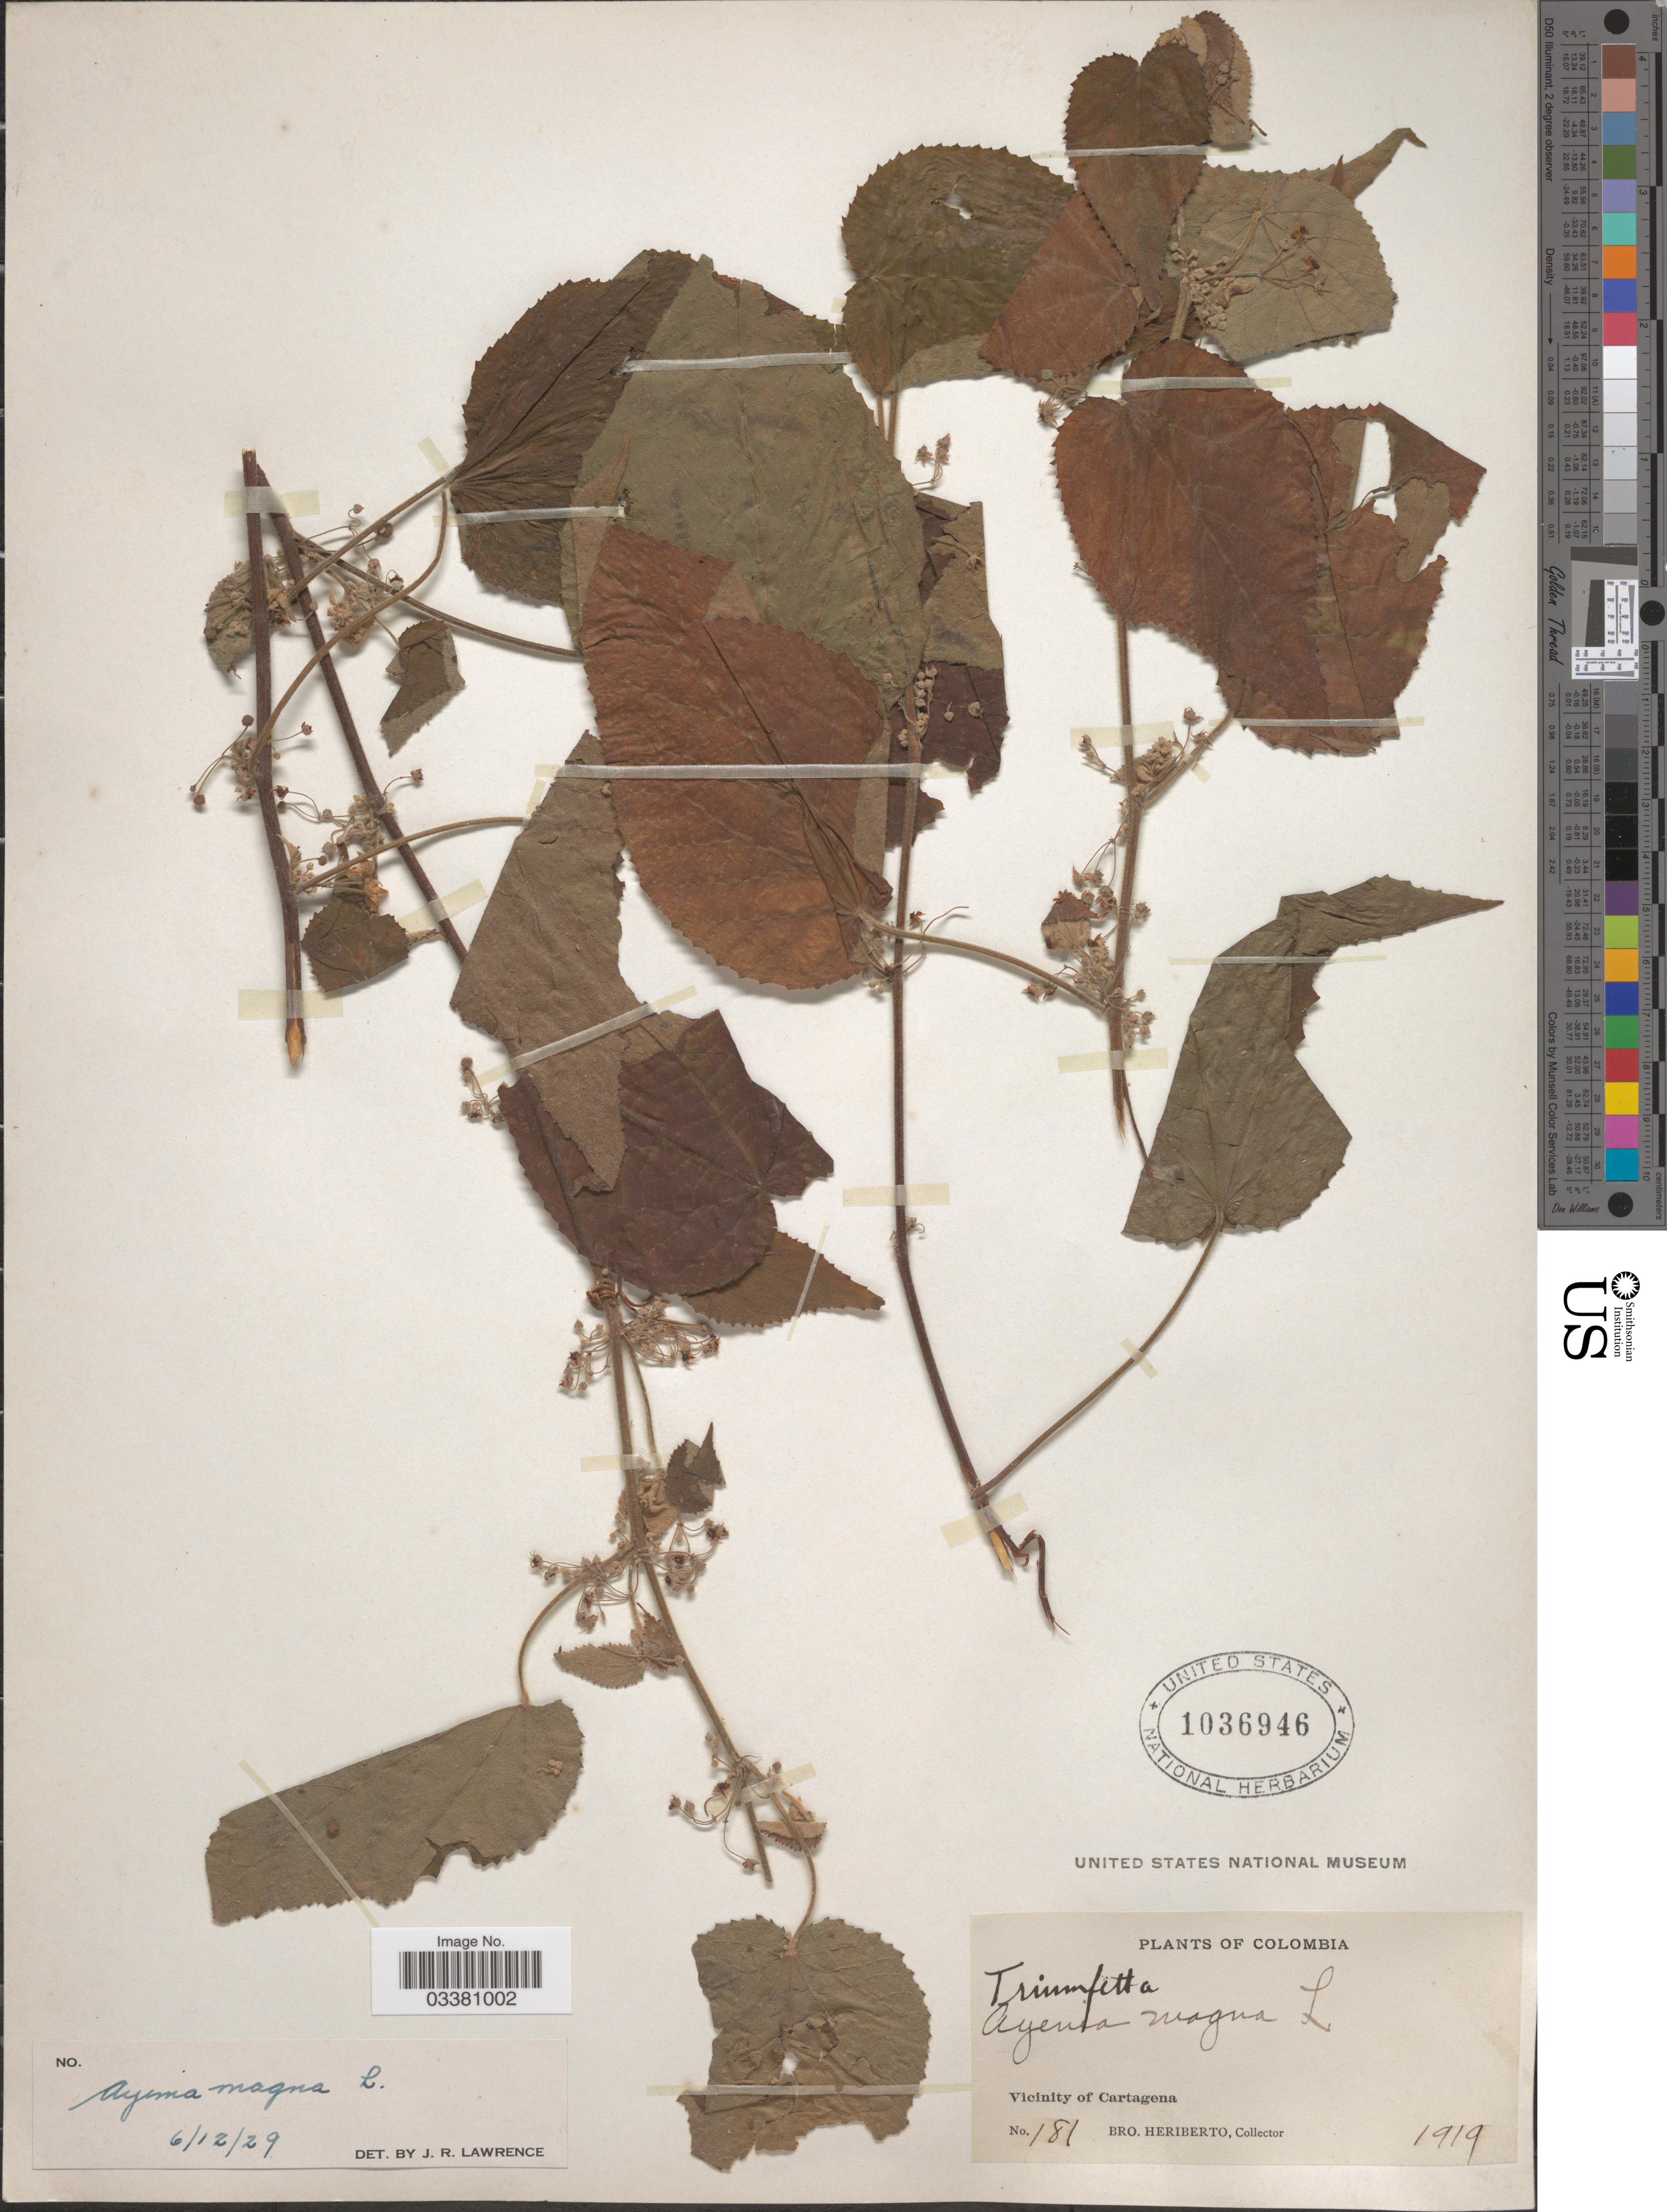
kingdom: Plantae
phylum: Tracheophyta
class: Magnoliopsida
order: Malvales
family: Malvaceae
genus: Ayenia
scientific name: Ayenia magna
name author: L.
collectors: B. Heriberto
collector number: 181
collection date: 1919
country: Colombia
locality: Vicinity of Cartagena.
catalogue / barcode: US 1036946